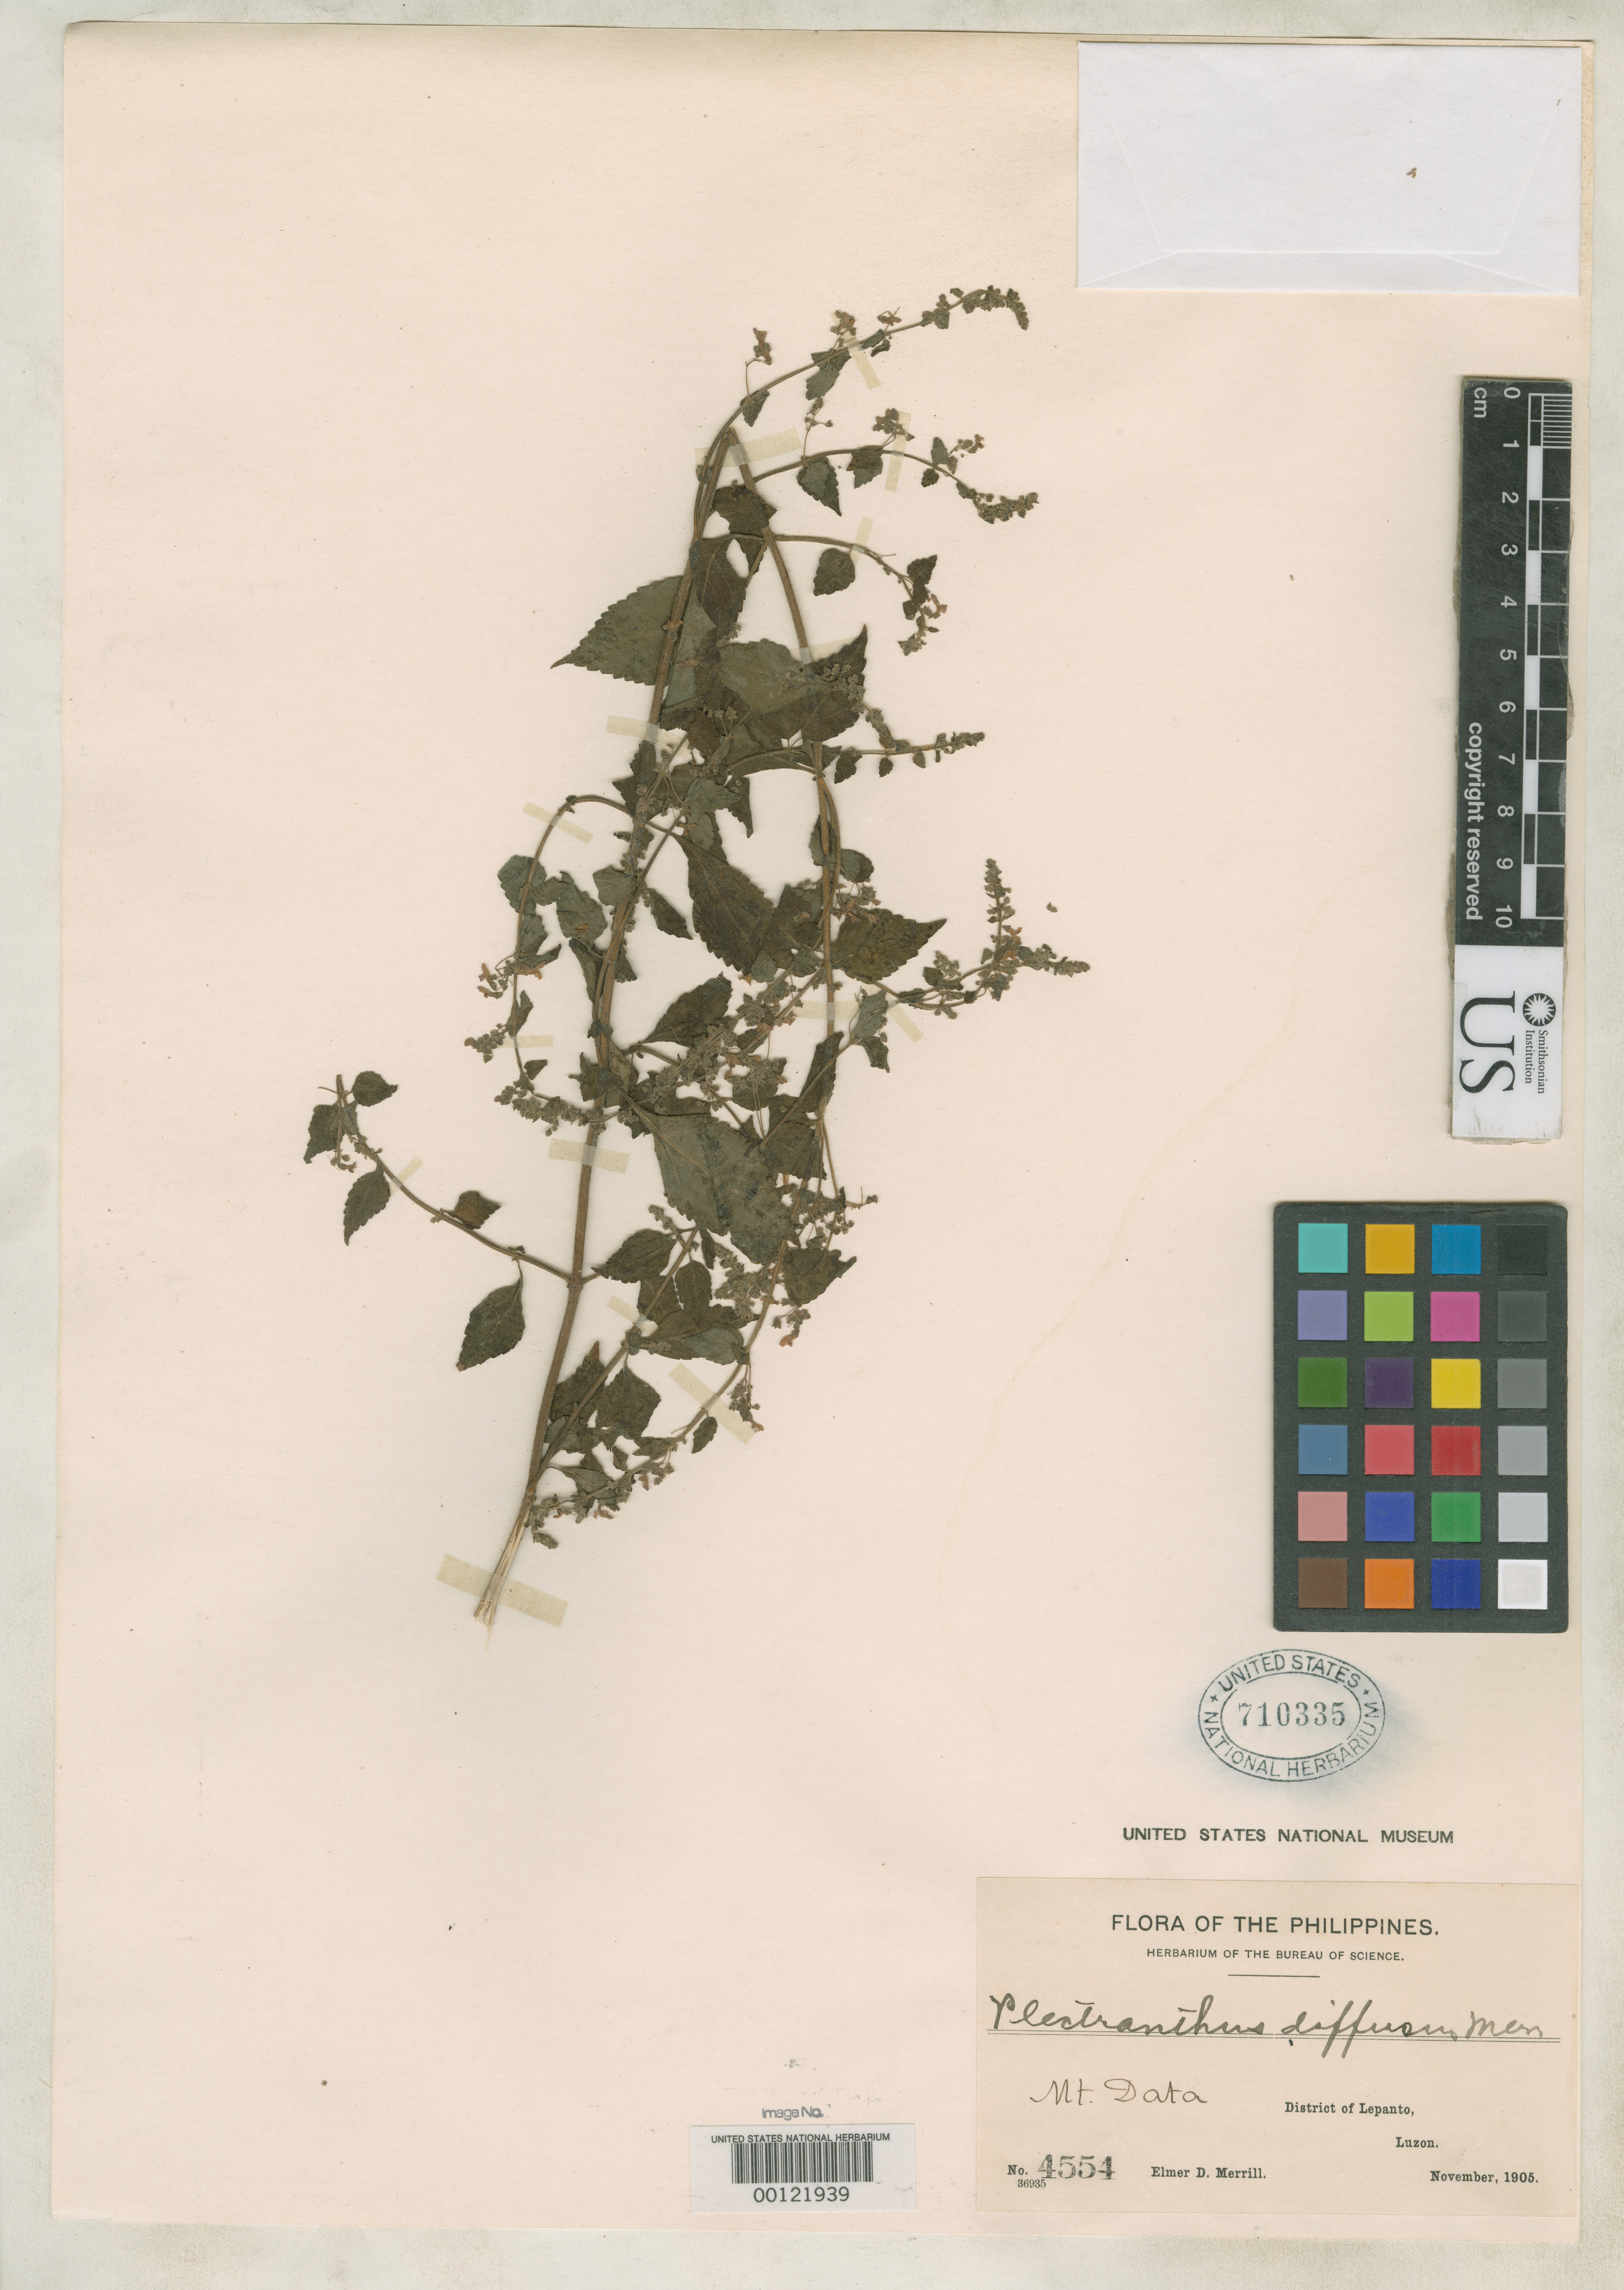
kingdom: Plantae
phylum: Tracheophyta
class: Magnoliopsida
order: Lamiales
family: Lamiaceae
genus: Plectranthus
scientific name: Plectranthus diffusus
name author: Merr.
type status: Isotype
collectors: E. D. Merrill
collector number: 4554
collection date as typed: Nov 1905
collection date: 1905-11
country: Philippines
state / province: Cordillera (Administrative Region)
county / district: Mountain province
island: Luzon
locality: Lepanto Subprov.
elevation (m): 2000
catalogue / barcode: US 710335